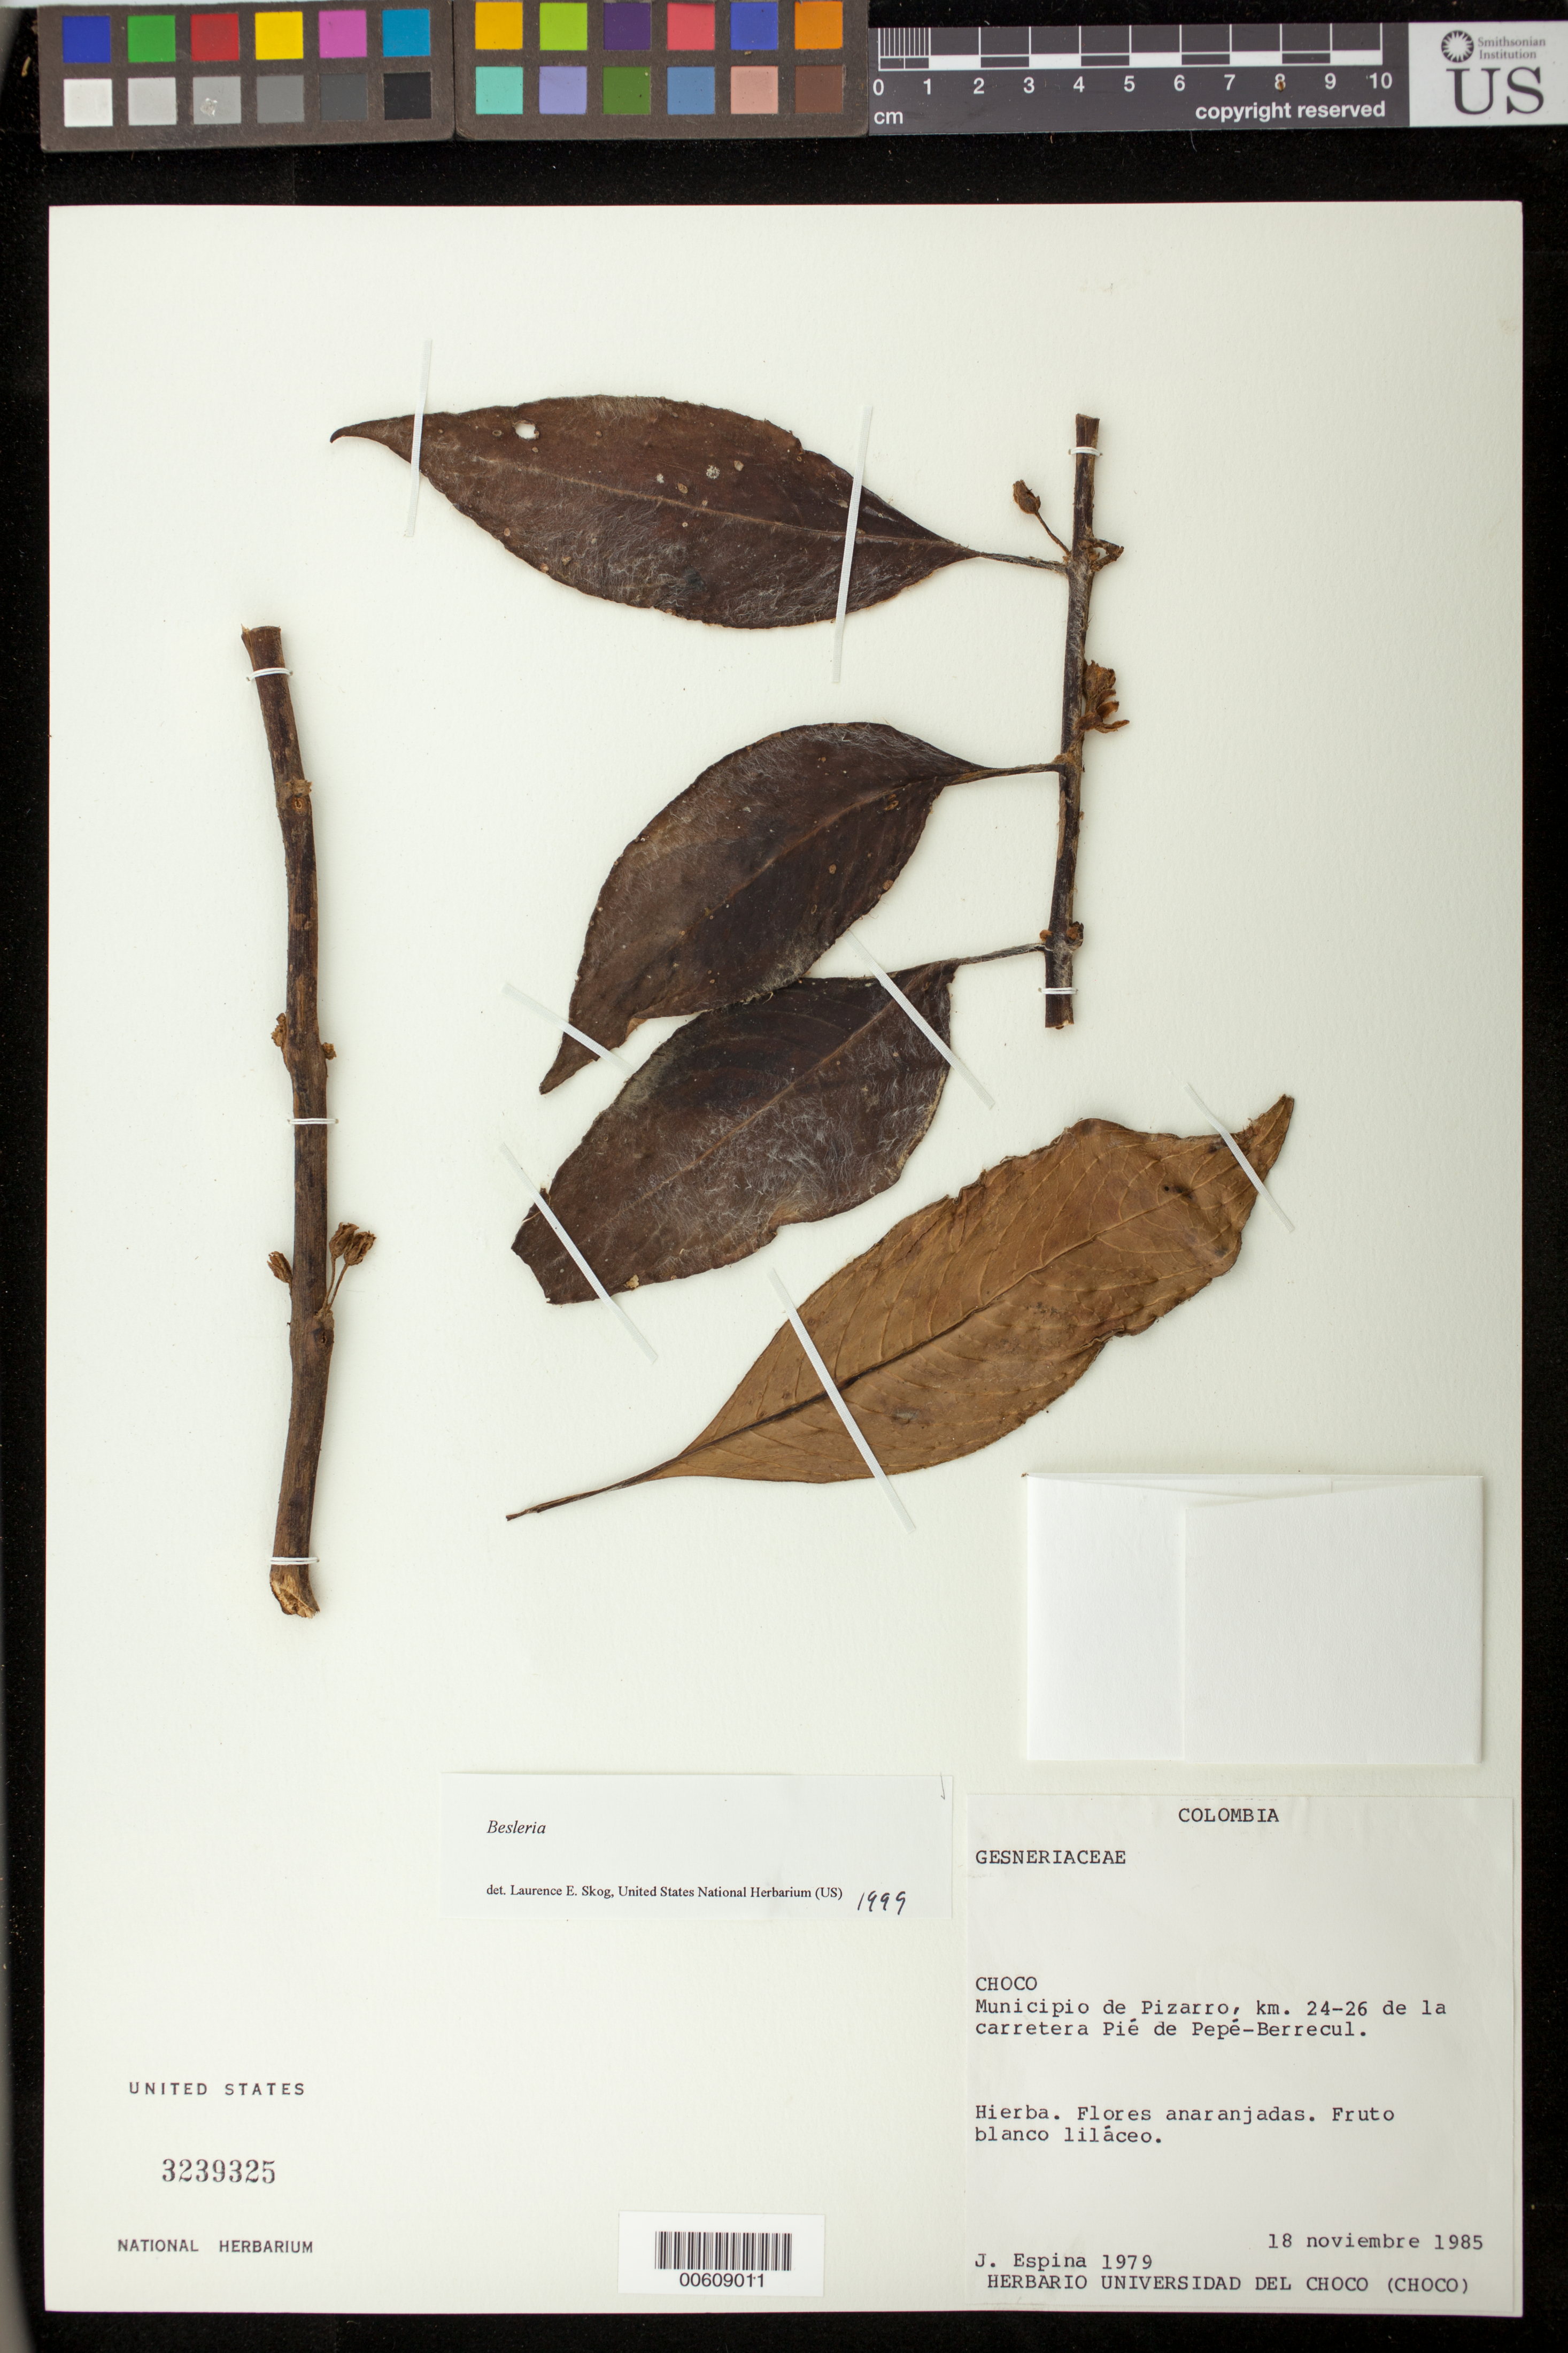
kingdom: Plantae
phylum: Tracheophyta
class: Magnoliopsida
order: Lamiales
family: Gesneriaceae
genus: Besleria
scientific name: Besleria sp.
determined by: Skog, Laurence E.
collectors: J. Espina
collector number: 1979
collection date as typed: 18 Nov 1985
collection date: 1985-11-18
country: Colombia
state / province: Chocó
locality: Mpio. de Pizarro, km 24-26 de la carretera Pié de Pepé - Berrecul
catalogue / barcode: US 3239325